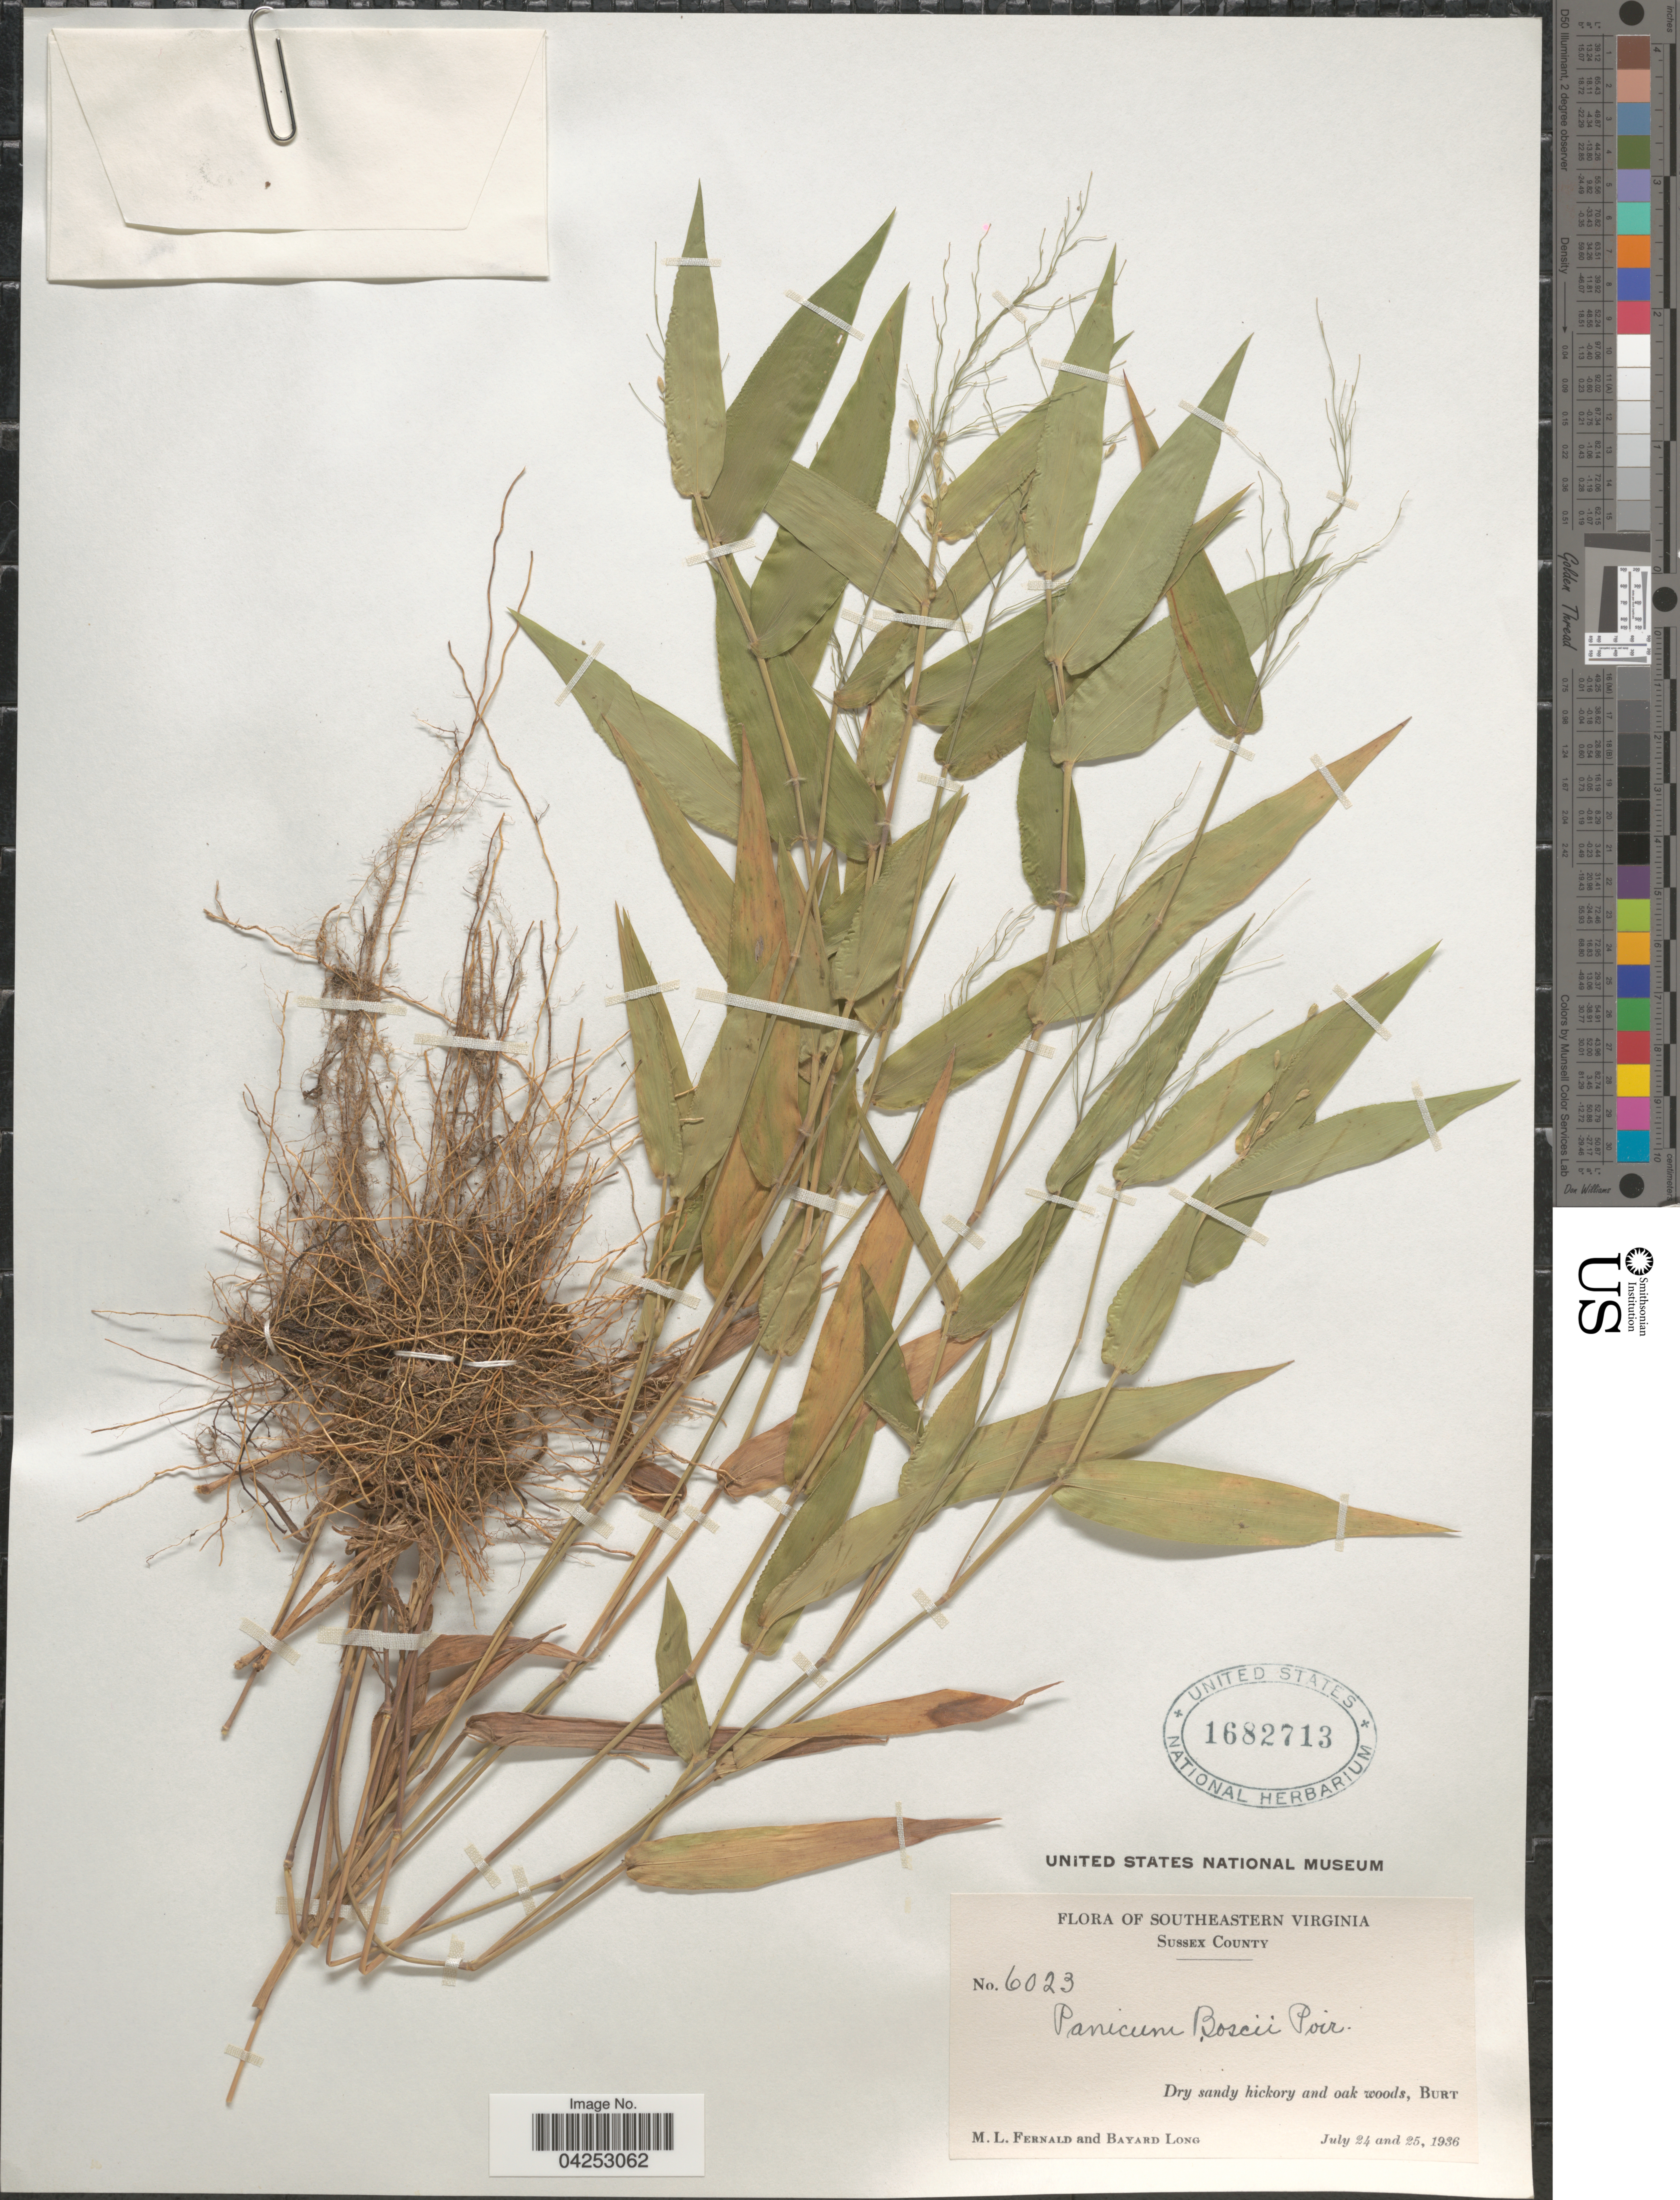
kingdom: Plantae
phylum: Tracheophyta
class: Liliopsida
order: Poales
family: Poaceae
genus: Dichanthelium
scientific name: Dichanthelium boscii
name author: (Poir.) Gould & C.A. Clark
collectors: M. L. Fernald & B. Long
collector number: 6023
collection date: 1936-07-24/1936-07-25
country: United States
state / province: Virginia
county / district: Sussex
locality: Southeastern Virginia. Sussex County. Dry sandy hickory and oak woods, Burt.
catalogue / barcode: US 1682713